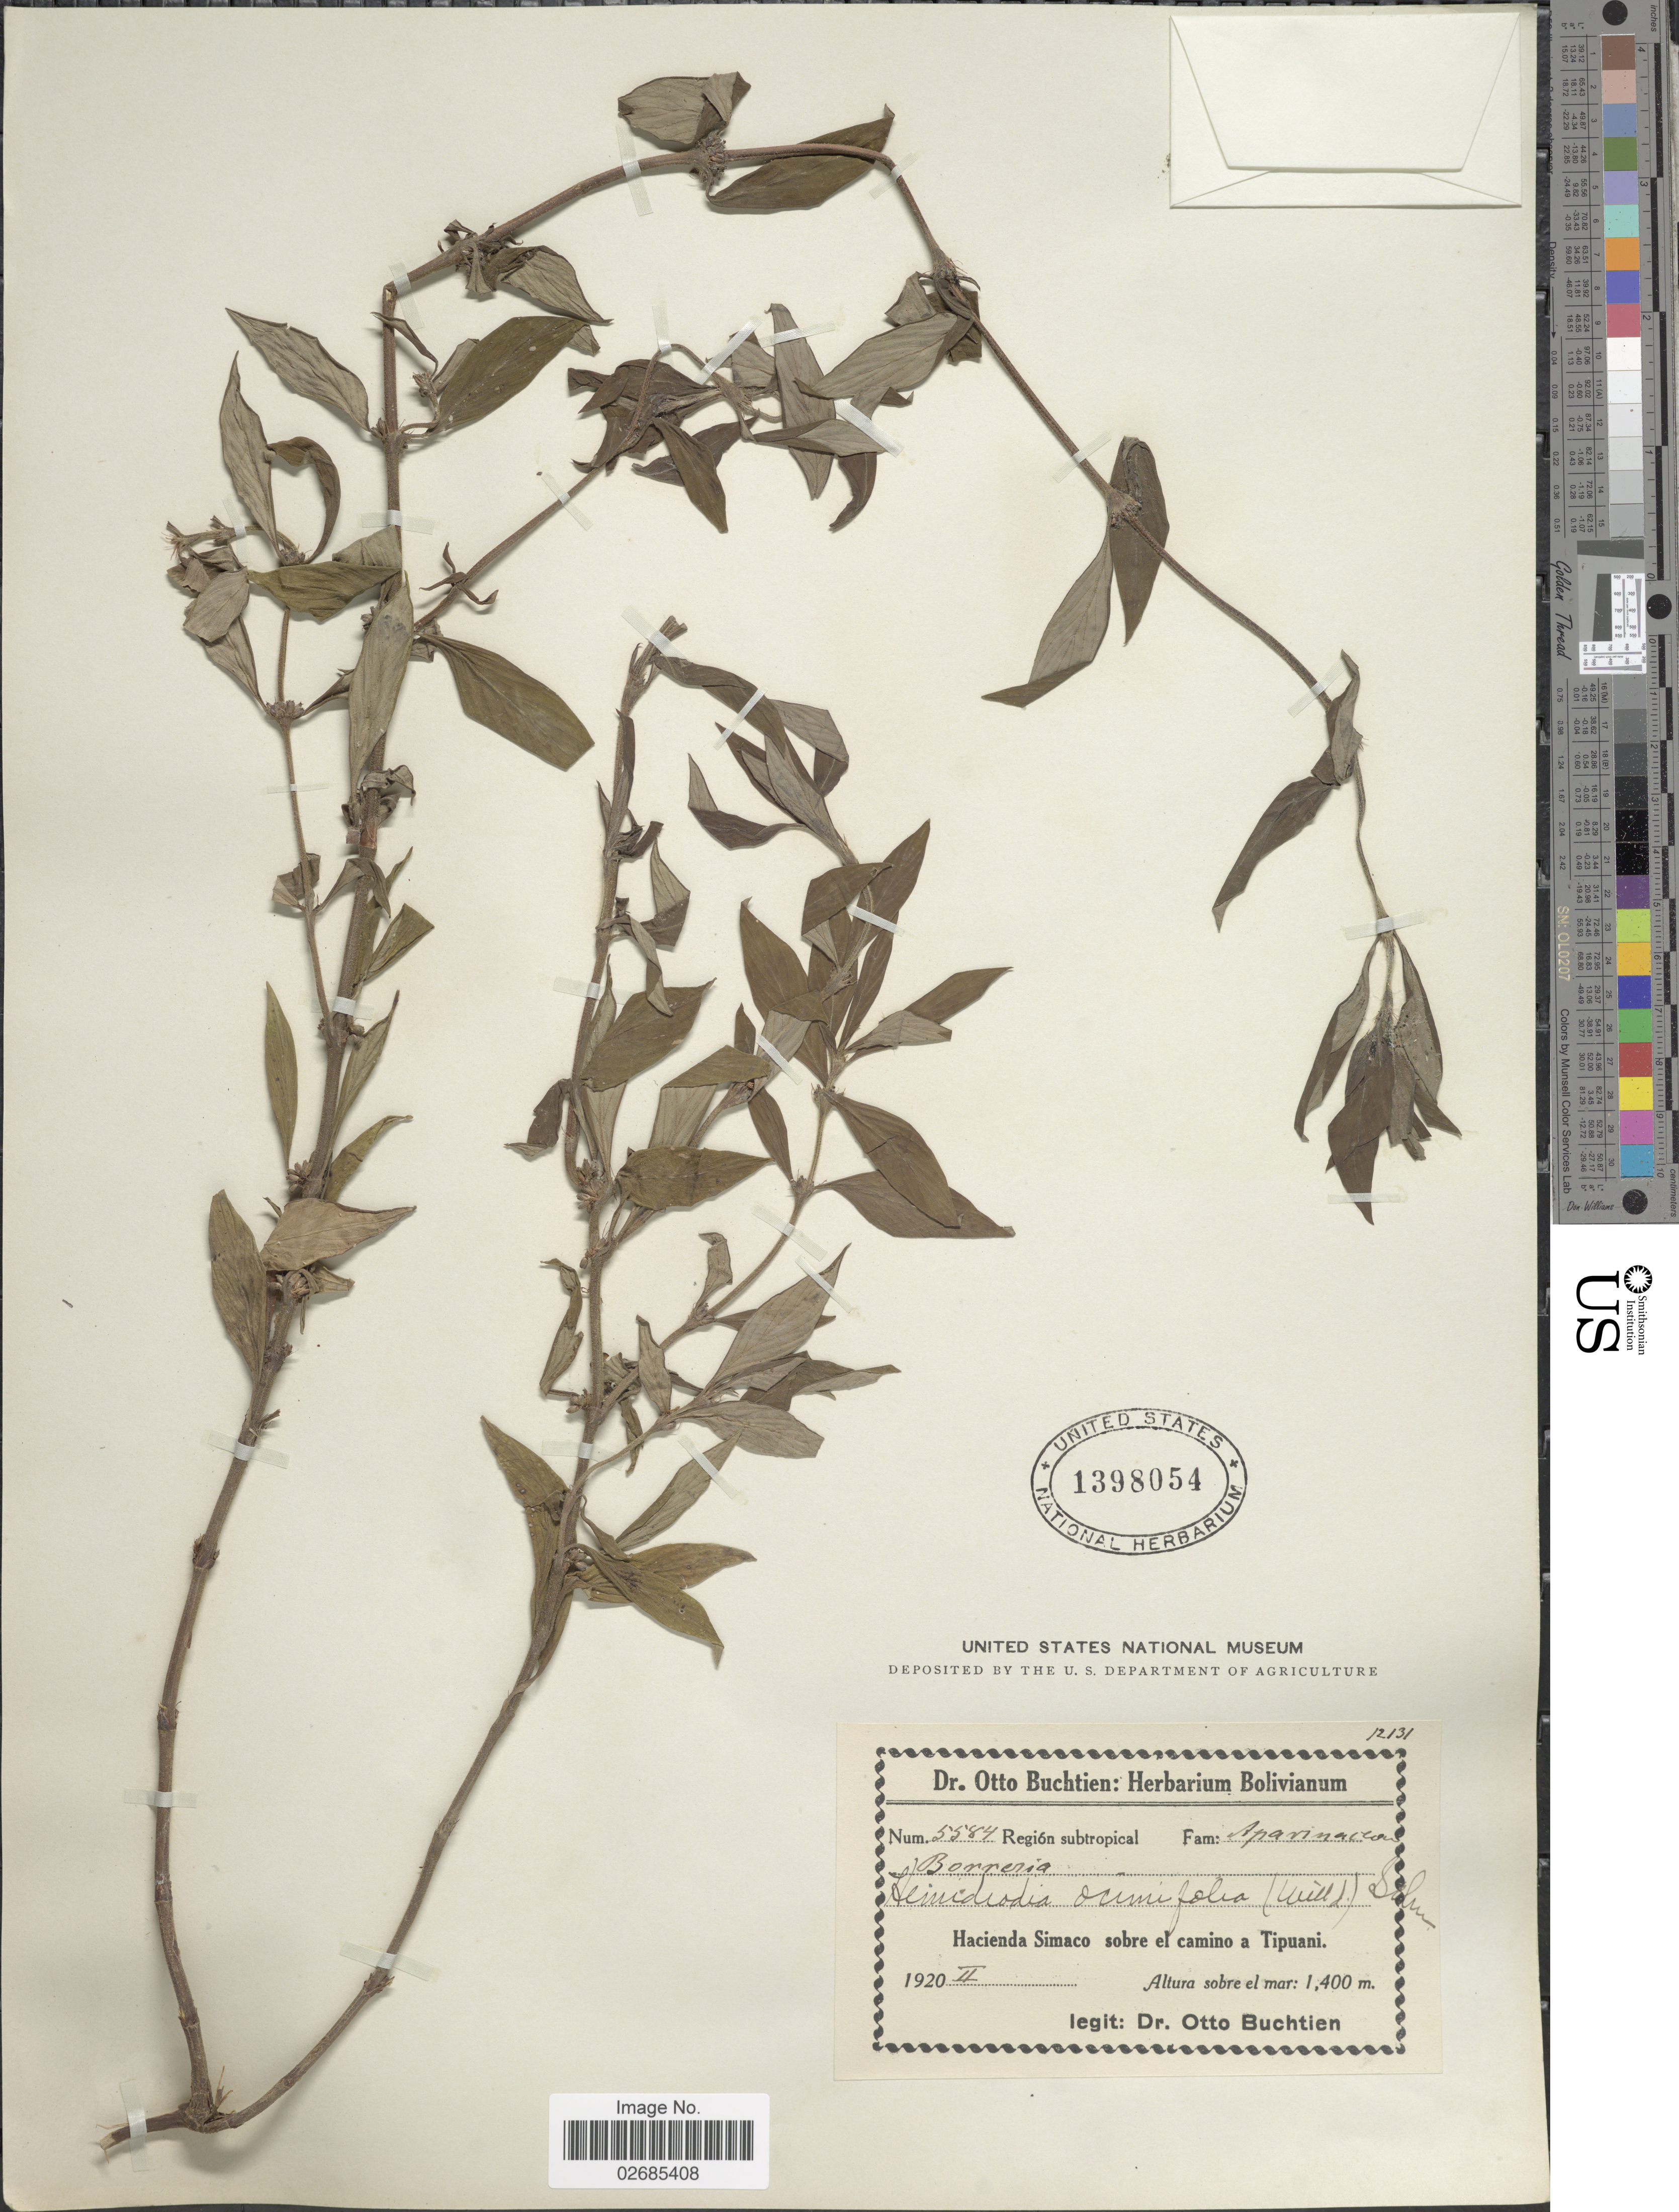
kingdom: Plantae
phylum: Tracheophyta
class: Magnoliopsida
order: Gentianales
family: Rubiaceae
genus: Hemidiodia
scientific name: Hemidiodia ocimifolia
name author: (Willd.) K. Schum.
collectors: O. Buchtien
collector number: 5584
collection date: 1920-02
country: Bolivia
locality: Region subtropical. Hacienda Simaco sobre el camino a Tipuani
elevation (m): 1400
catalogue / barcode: US 1398054